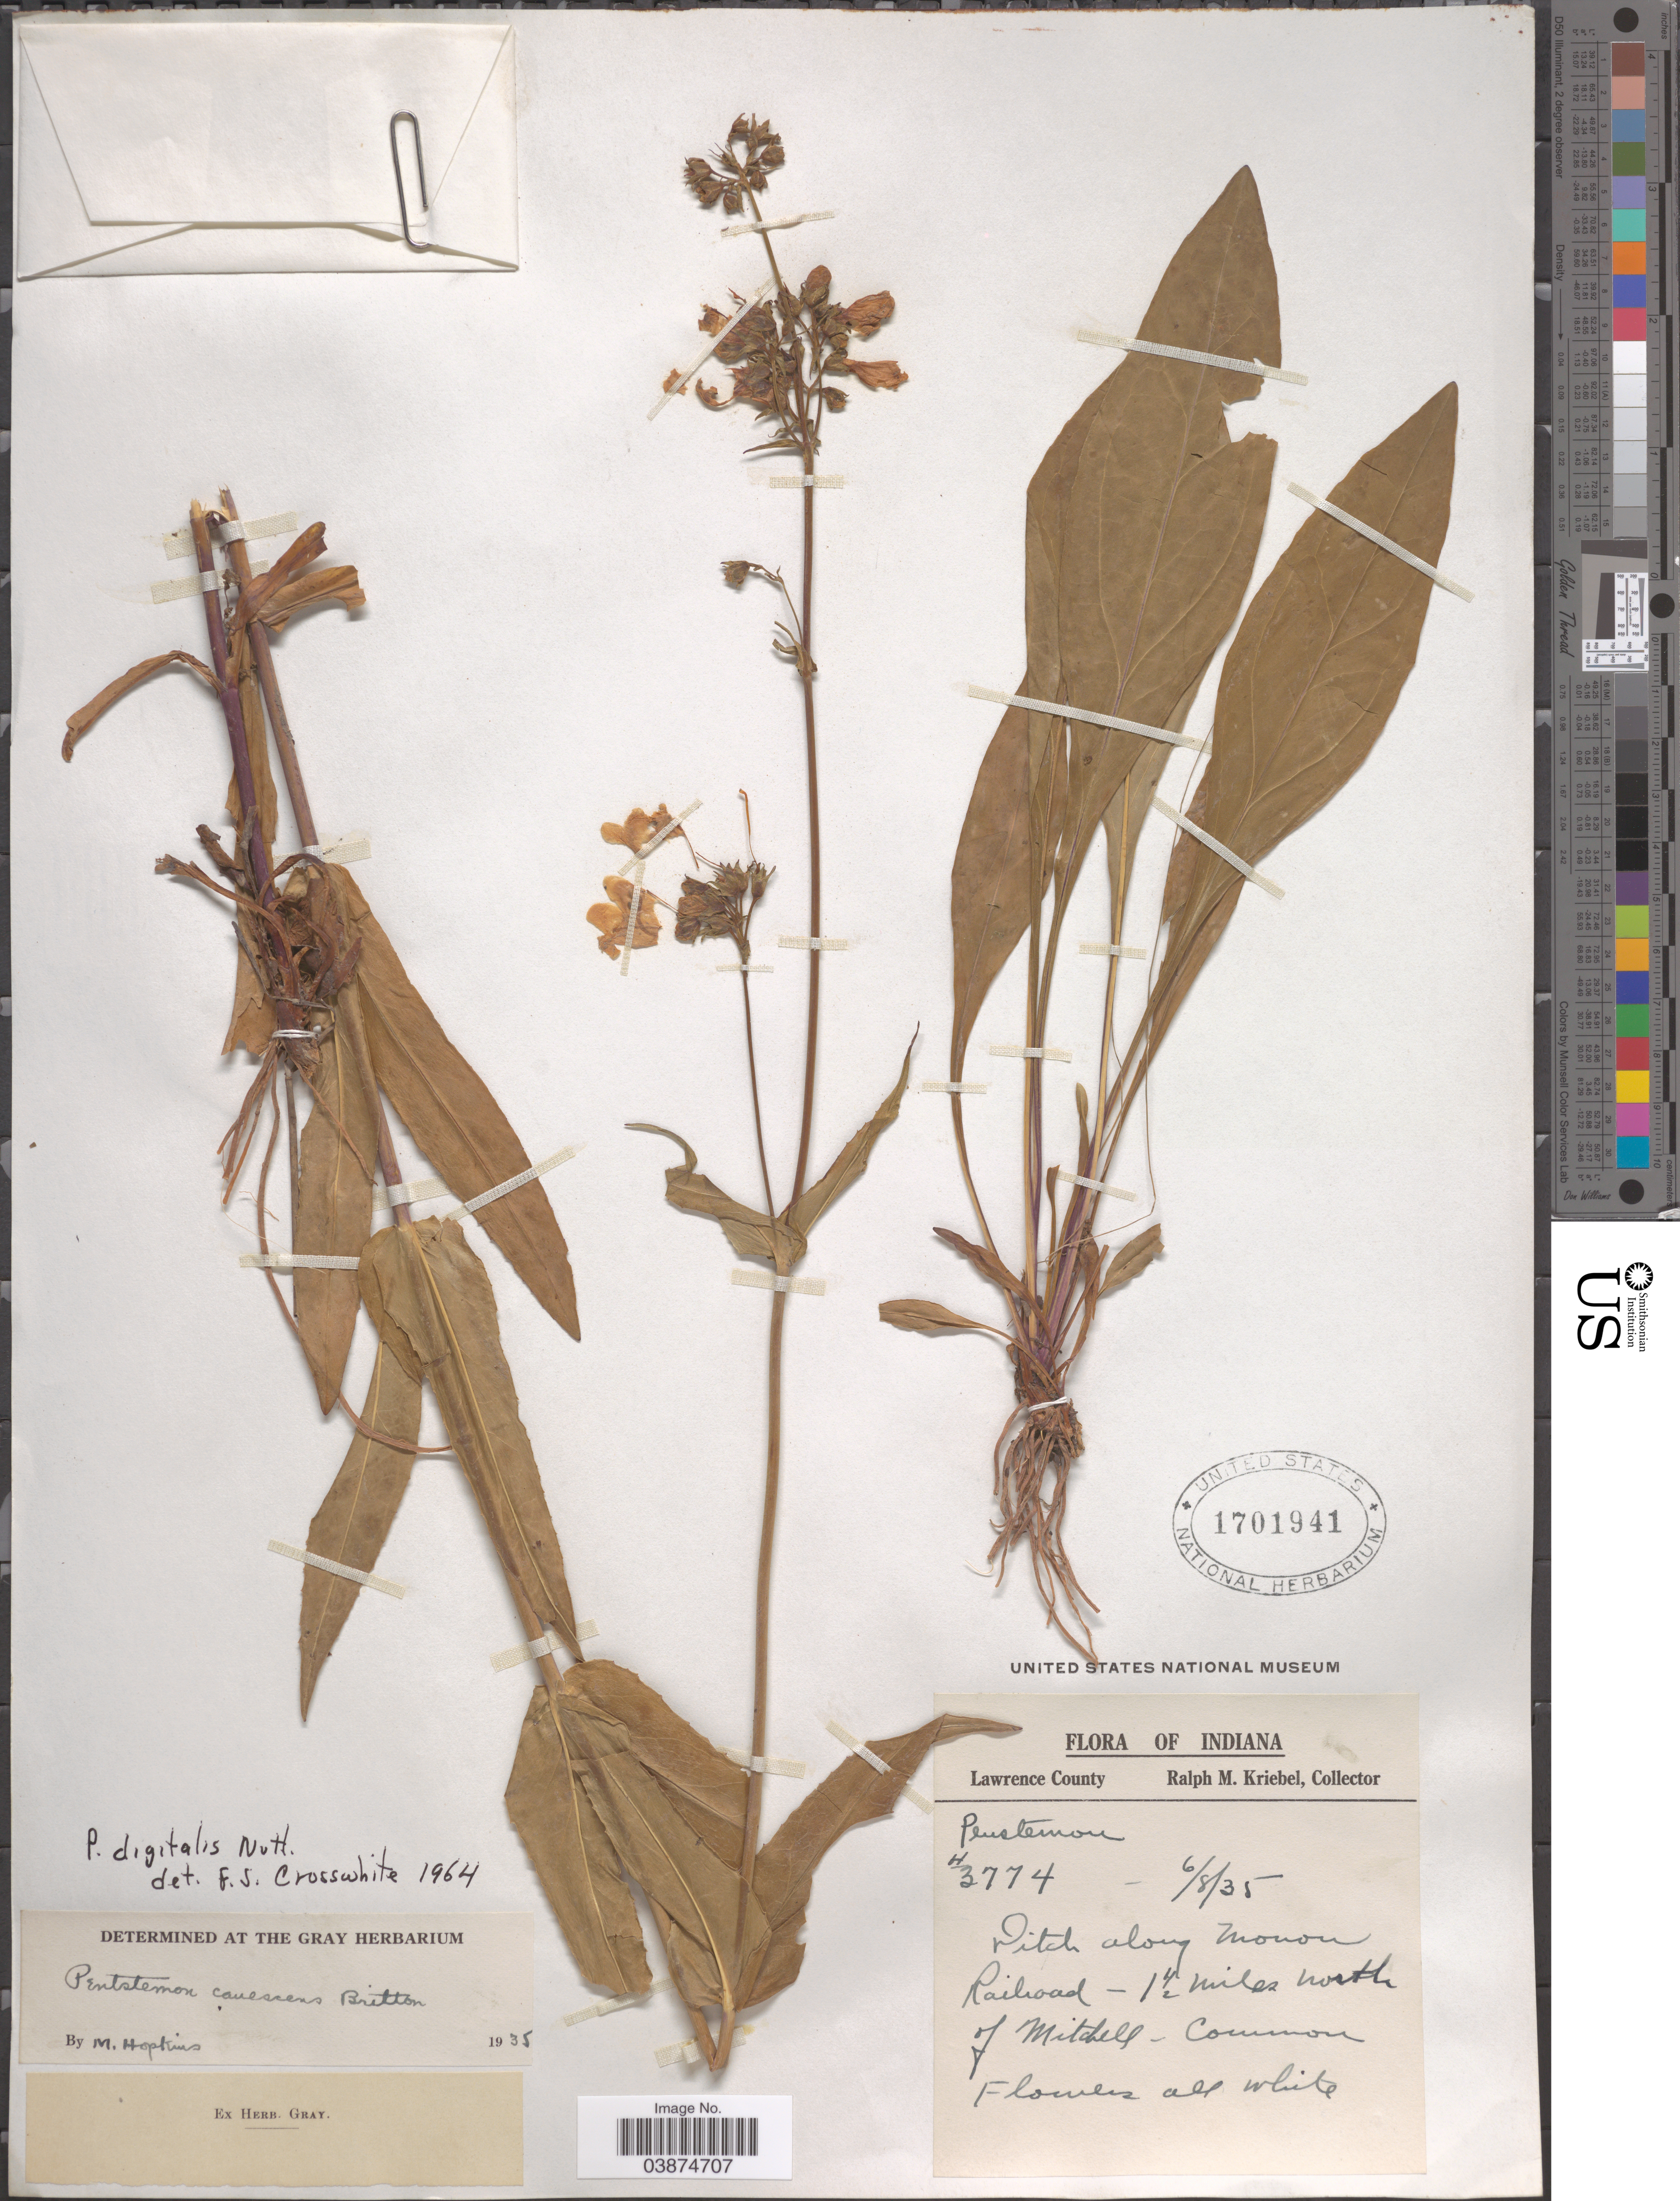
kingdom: Plantae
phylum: Tracheophyta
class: Magnoliopsida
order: Lamiales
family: Plantaginaceae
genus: Penstemon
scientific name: Penstemon digitalis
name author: Nutt. ex Sims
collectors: R. M. Kriebel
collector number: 3774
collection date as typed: Transcribed d/m/y: 8/6/35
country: United States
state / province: Indiana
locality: Lawrence County. Ditch along Monon Railroad - 1 ½ miles north of Mitchell.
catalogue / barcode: US 1701941